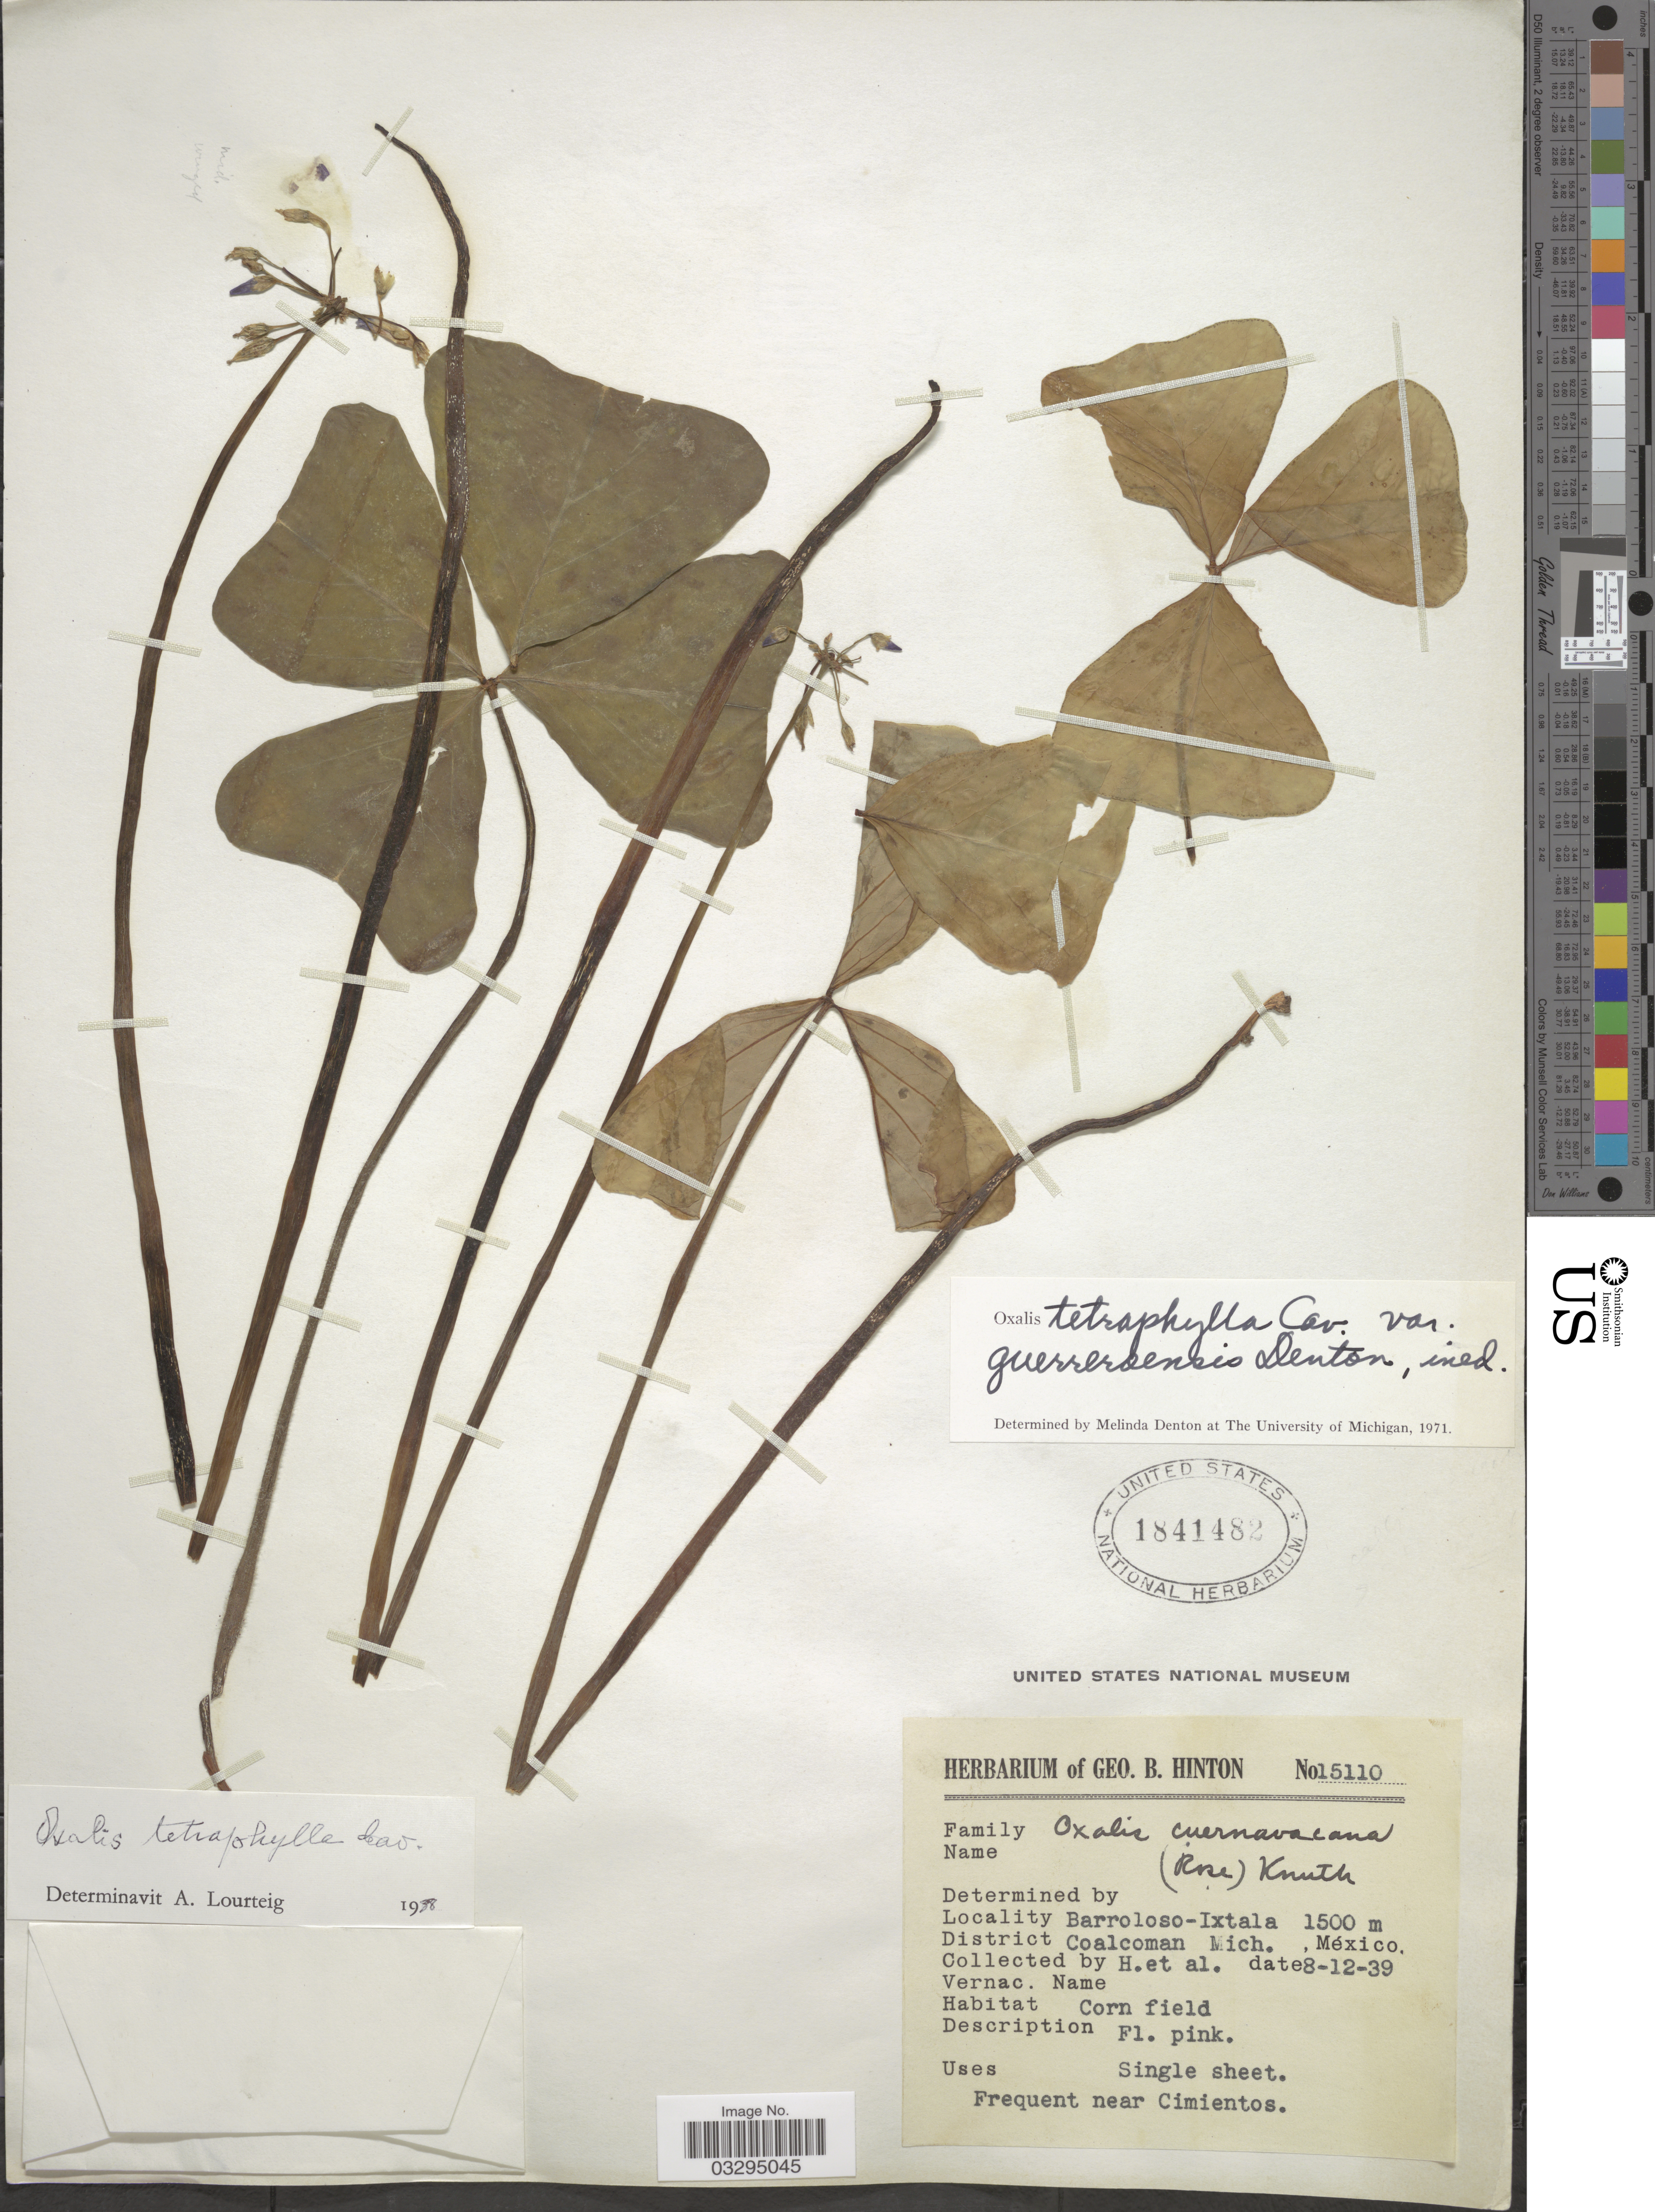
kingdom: Plantae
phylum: Tracheophyta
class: Magnoliopsida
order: Oxalidales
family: Oxalidaceae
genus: Oxalis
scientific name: Oxalis tetraphylla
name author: Cav.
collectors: G. B. Hinton & et al.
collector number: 15110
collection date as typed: Transcribed d/m/y: 8/12/39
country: Mexico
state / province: Michoacán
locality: Barroloso-Ixtala. District Coalcoman.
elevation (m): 1500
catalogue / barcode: US 1841482